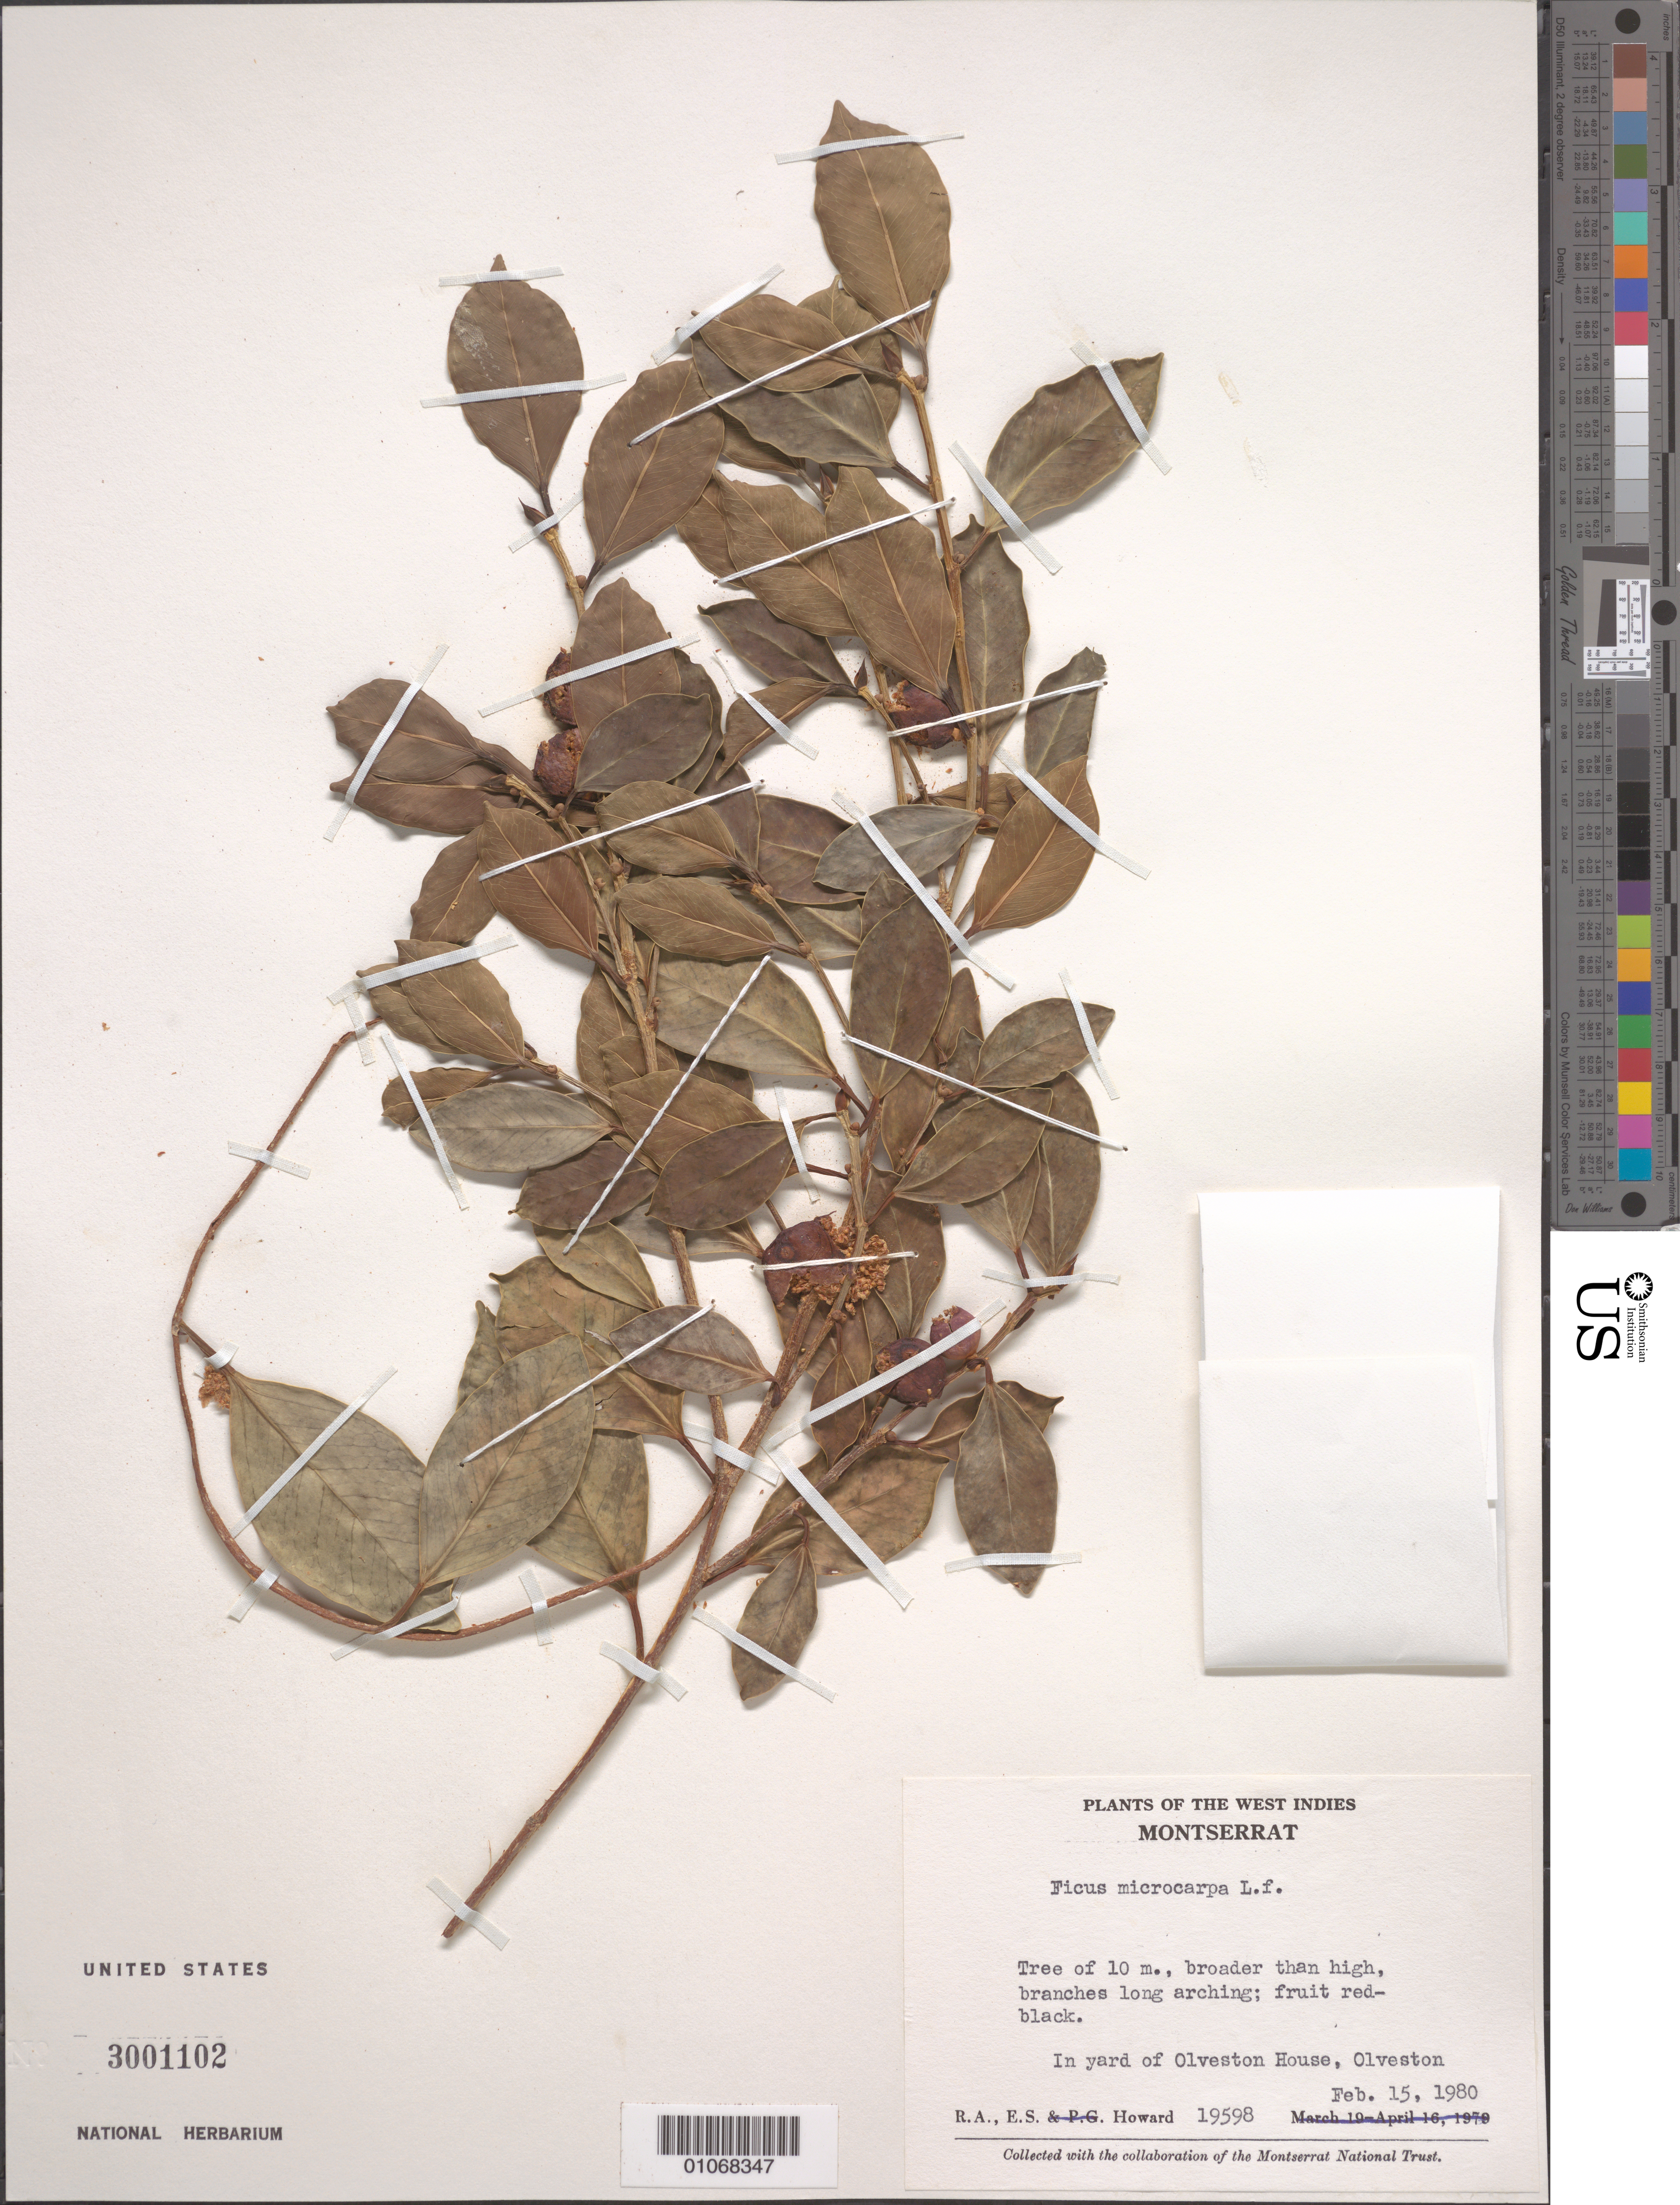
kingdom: Plantae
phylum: Tracheophyta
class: Magnoliopsida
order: Rosales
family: Moraceae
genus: Ficus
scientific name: Ficus microcarpa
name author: L. f.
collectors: R. A. Howard & E. S. Howard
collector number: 19598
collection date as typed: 15 Feb 1980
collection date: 1980-02-15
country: Montserrat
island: Montserrat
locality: In yard of Oveston house, Olveston.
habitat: In yard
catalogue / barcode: US 3001102